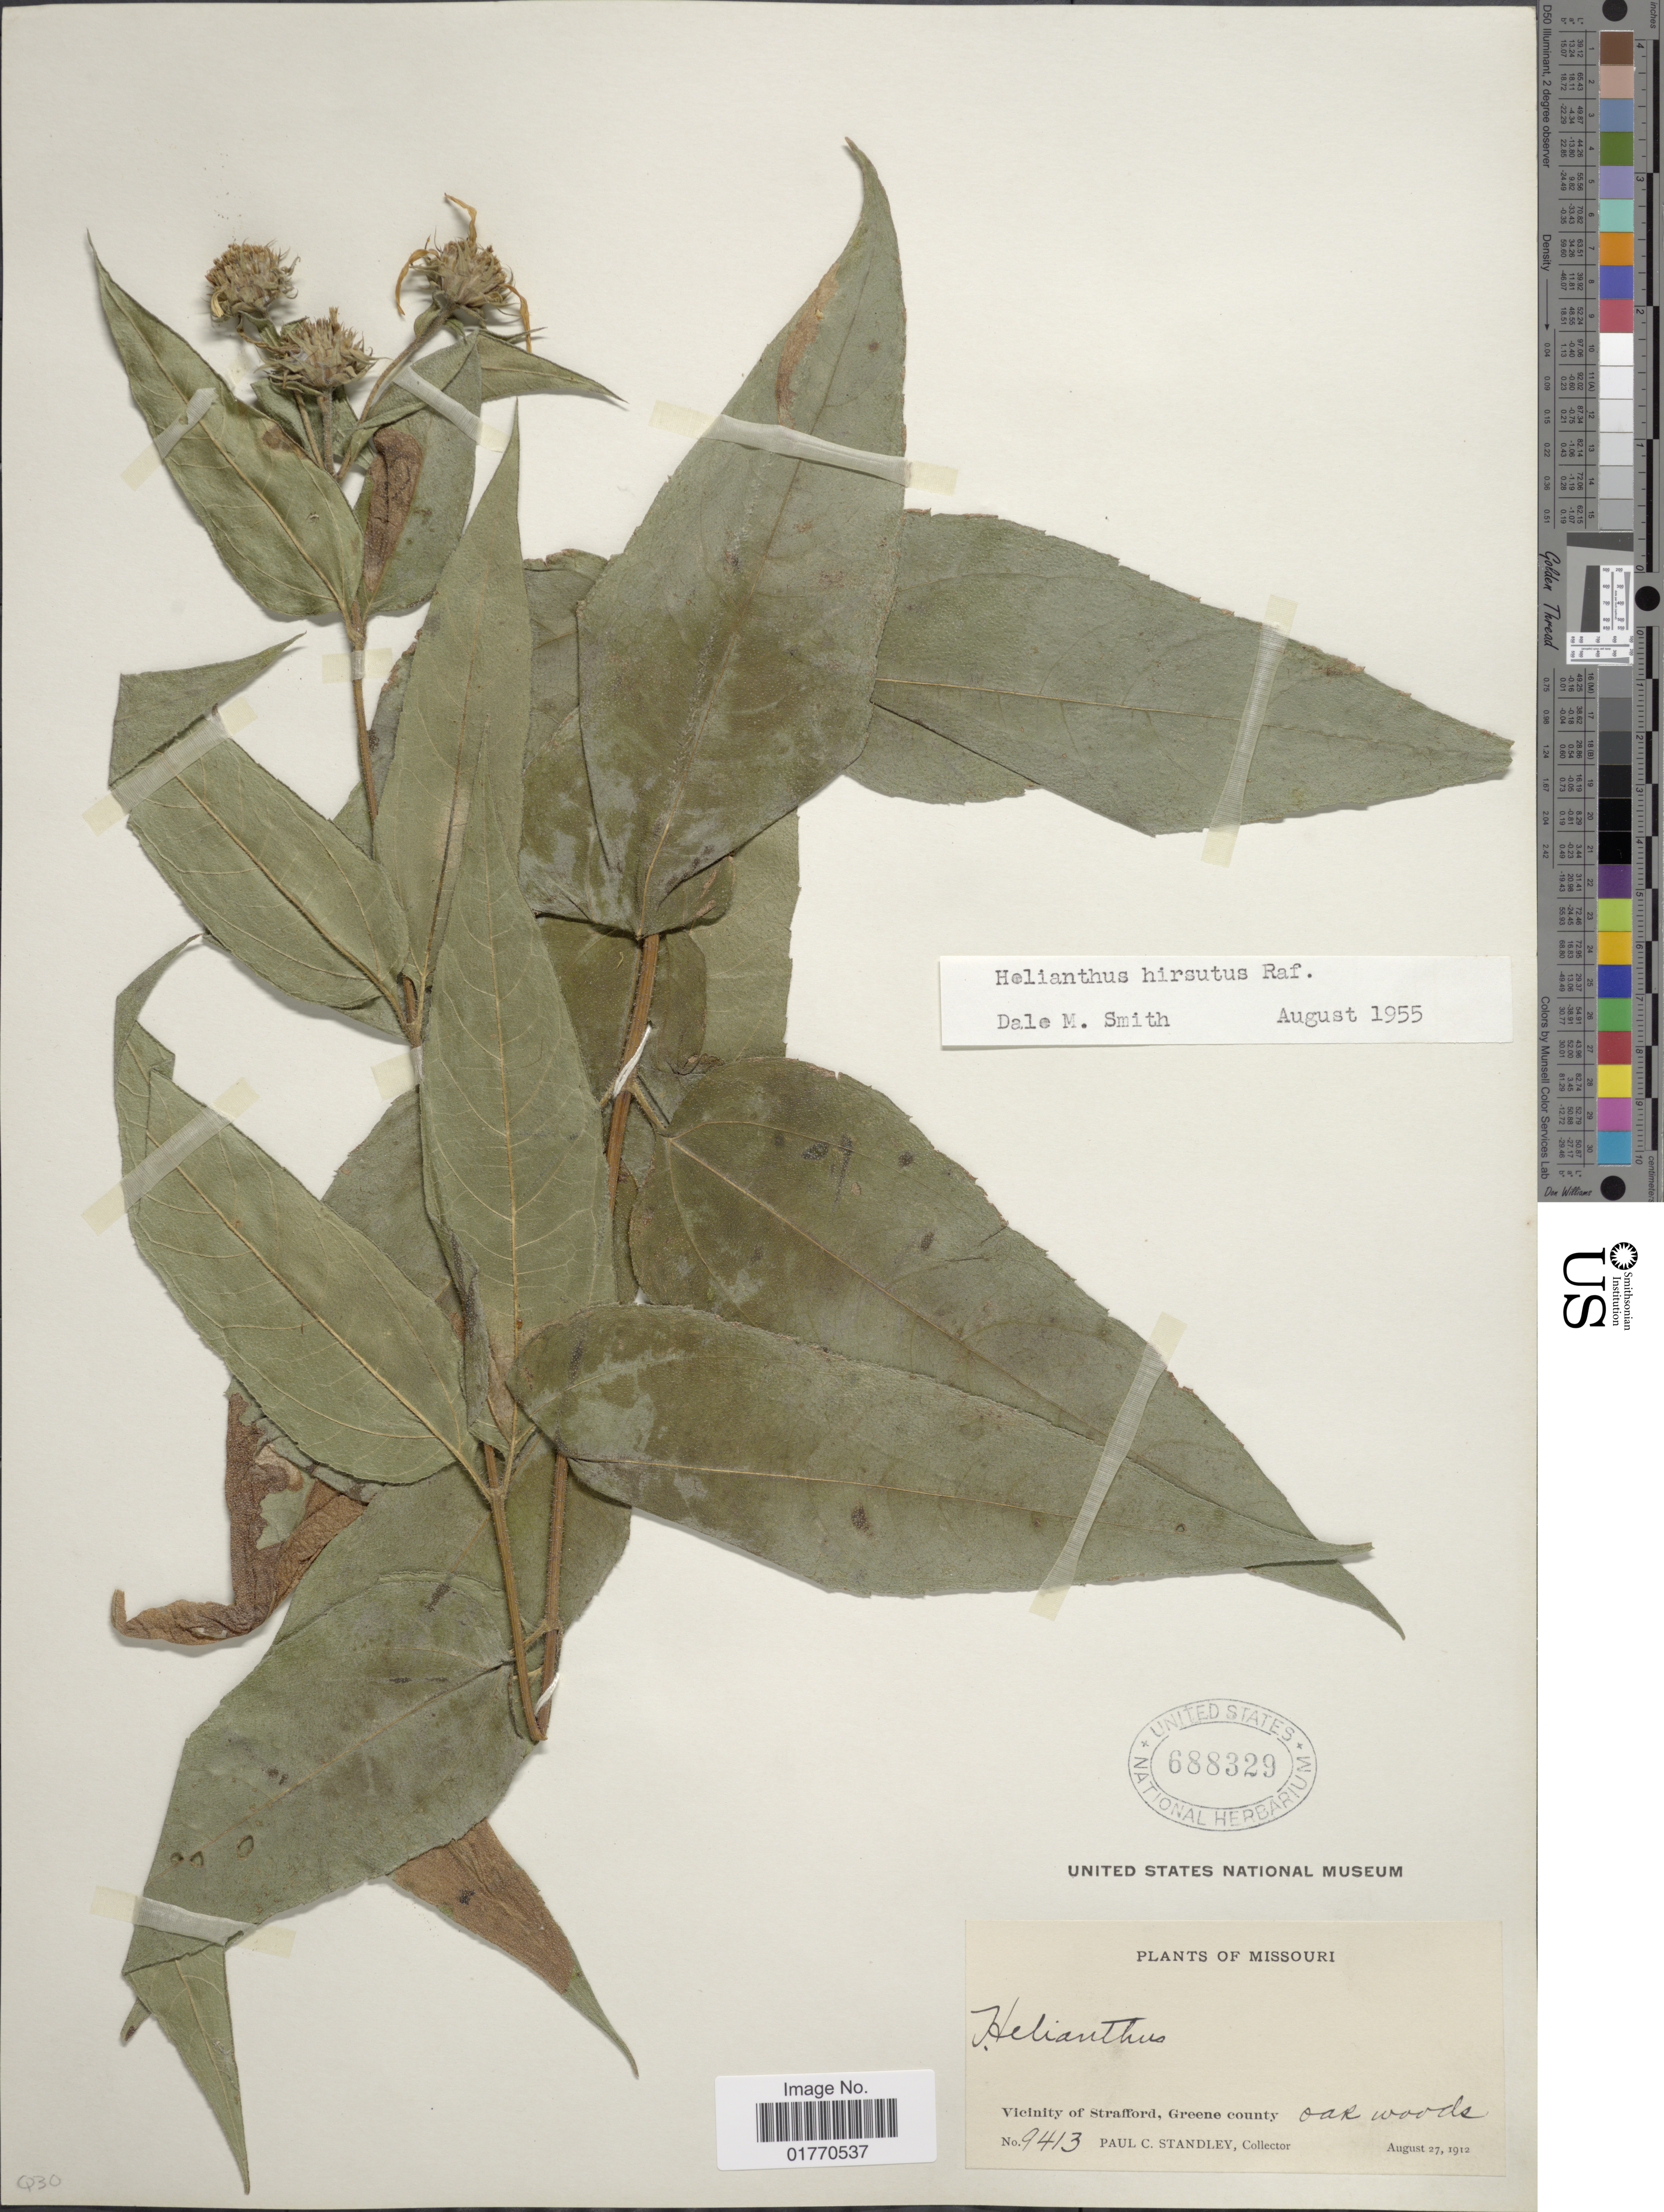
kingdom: Plantae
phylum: Tracheophyta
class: Magnoliopsida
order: Asterales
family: Asteraceae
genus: Helianthus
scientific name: Helianthus hirsutus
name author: Raf.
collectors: P. C. Standley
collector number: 9413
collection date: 1912-08-27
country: United States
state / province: Missouri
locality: Vicinity of Strafford, Greene County, Oak woods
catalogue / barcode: US 688329